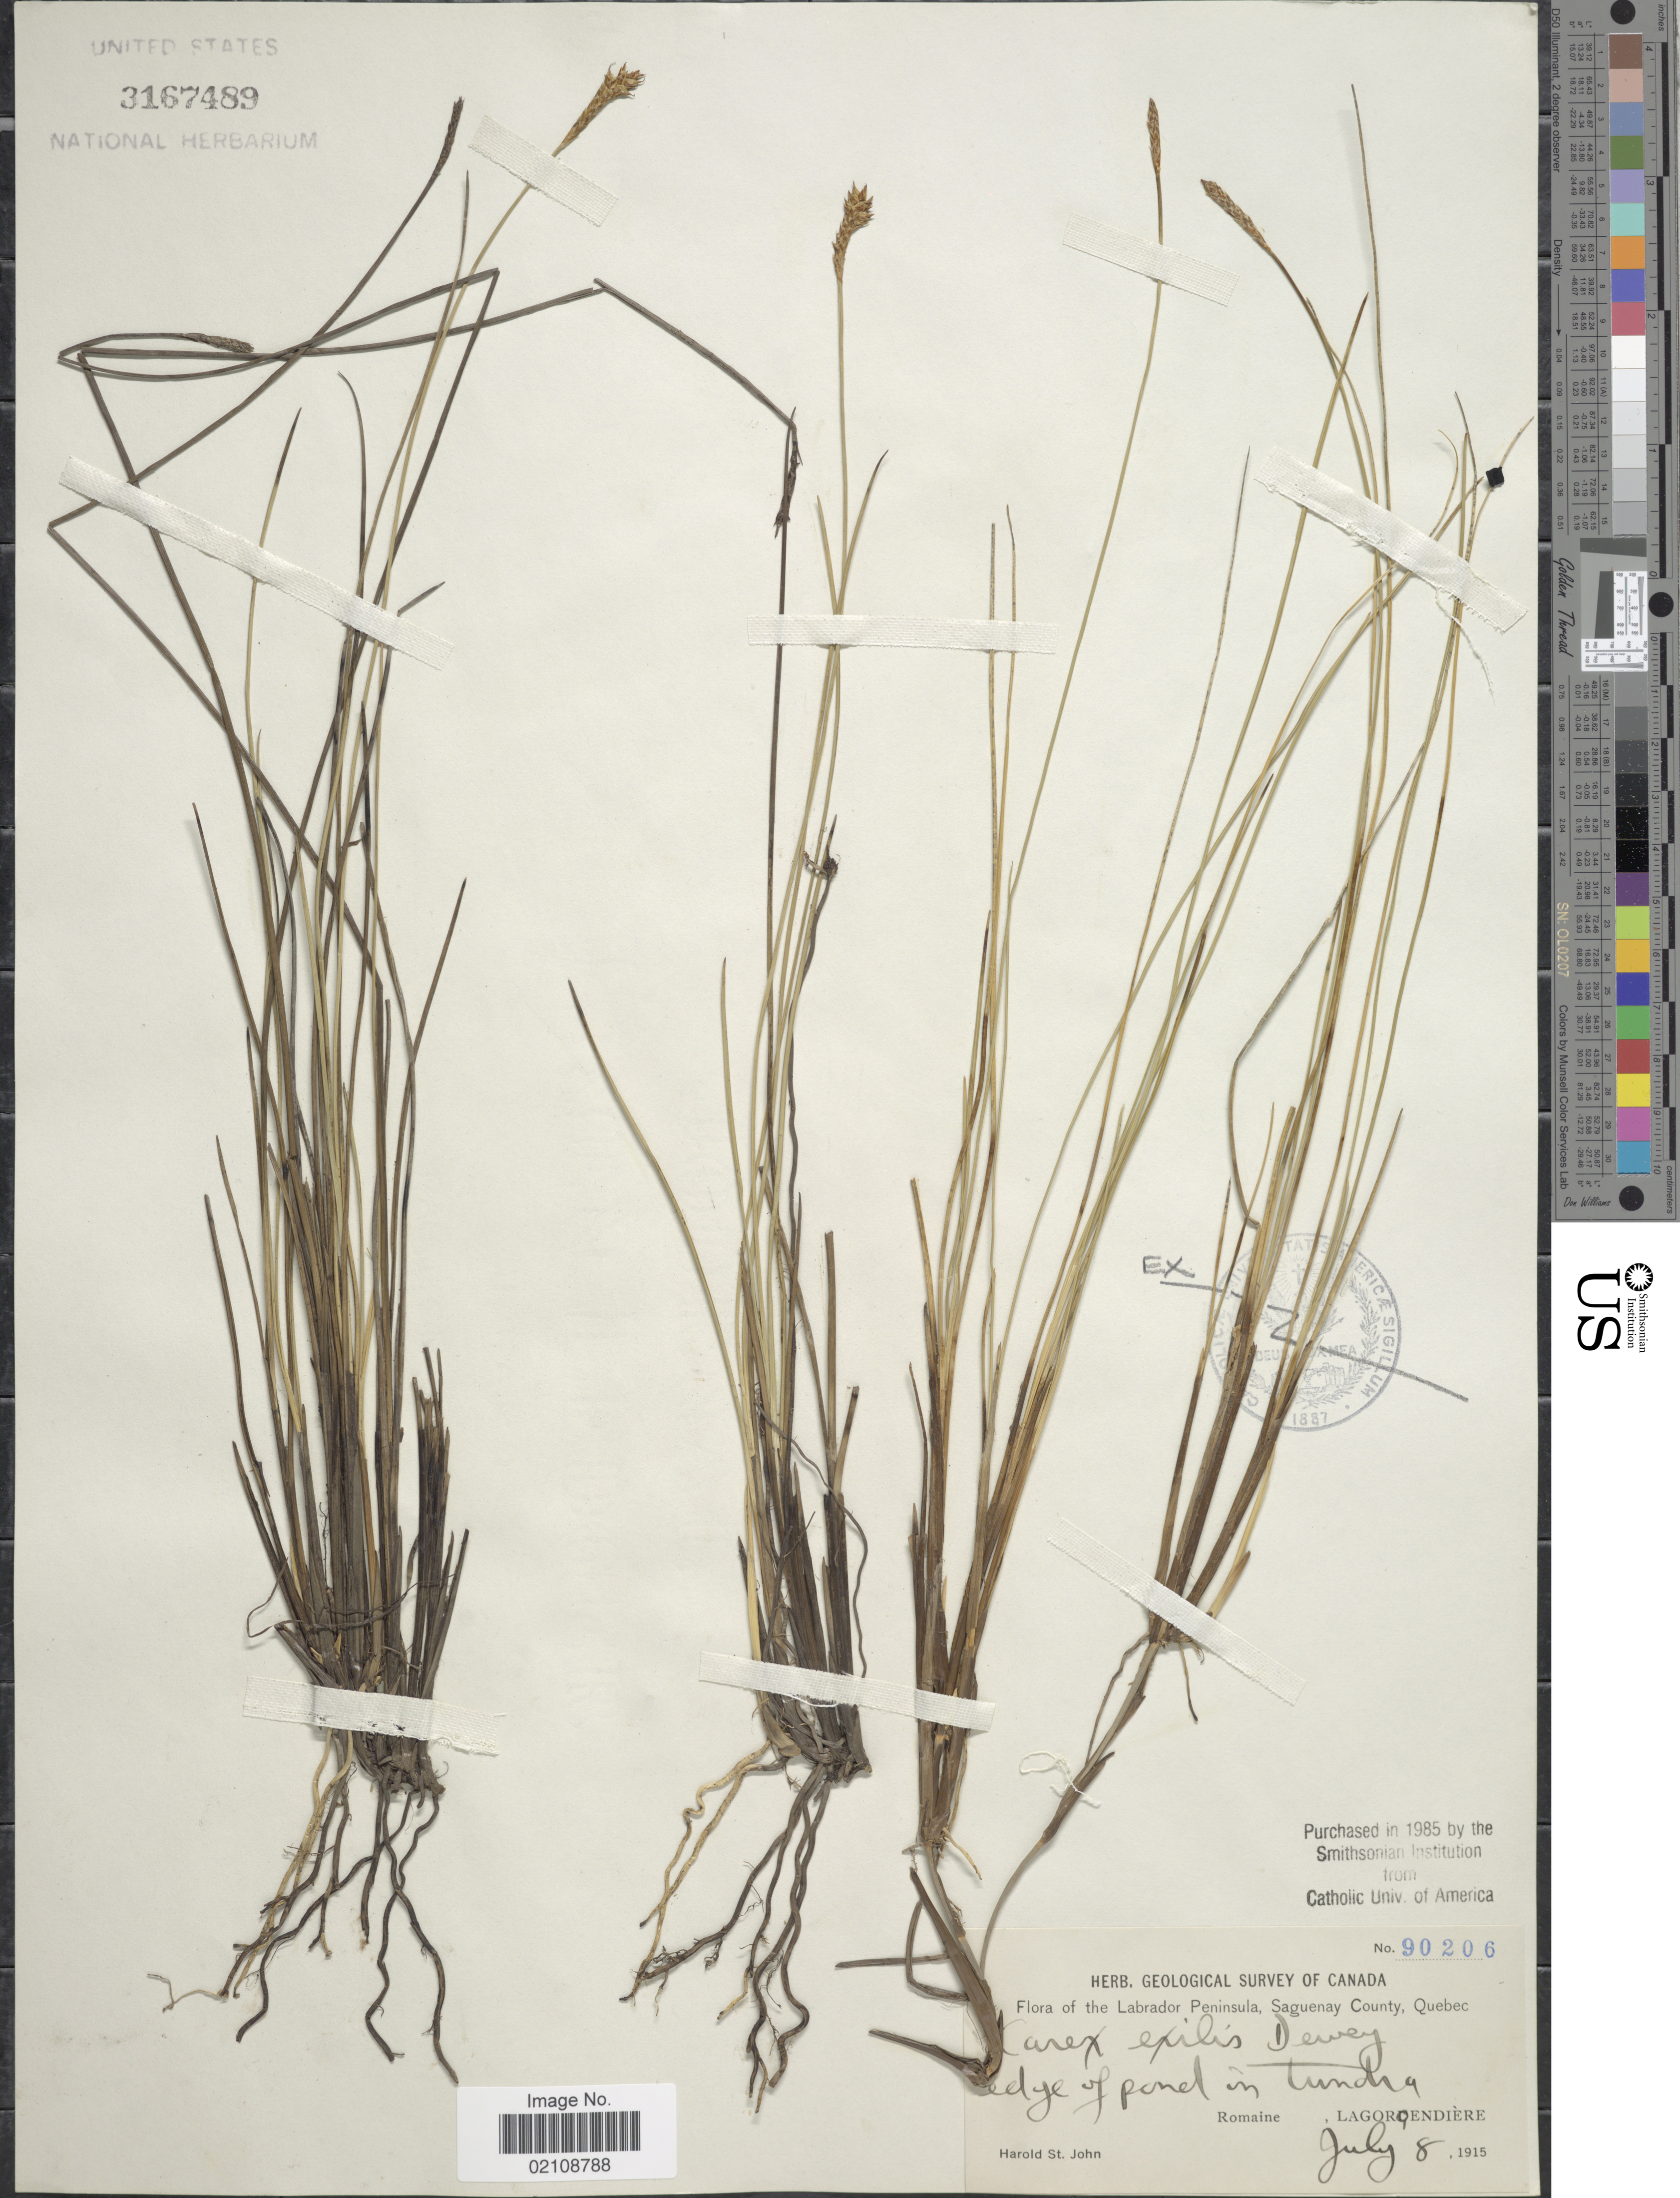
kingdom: Plantae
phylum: Tracheophyta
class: Liliopsida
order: Poales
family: Cyperaceae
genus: Carex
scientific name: Carex exilis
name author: Dewey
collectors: H. St. John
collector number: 90206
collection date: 1915-07-08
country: Canada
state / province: Quebec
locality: Labrador Peninsula, Saguenay County, edge of pond in turndra, Romaine, Lagorqendiere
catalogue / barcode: US 3167489